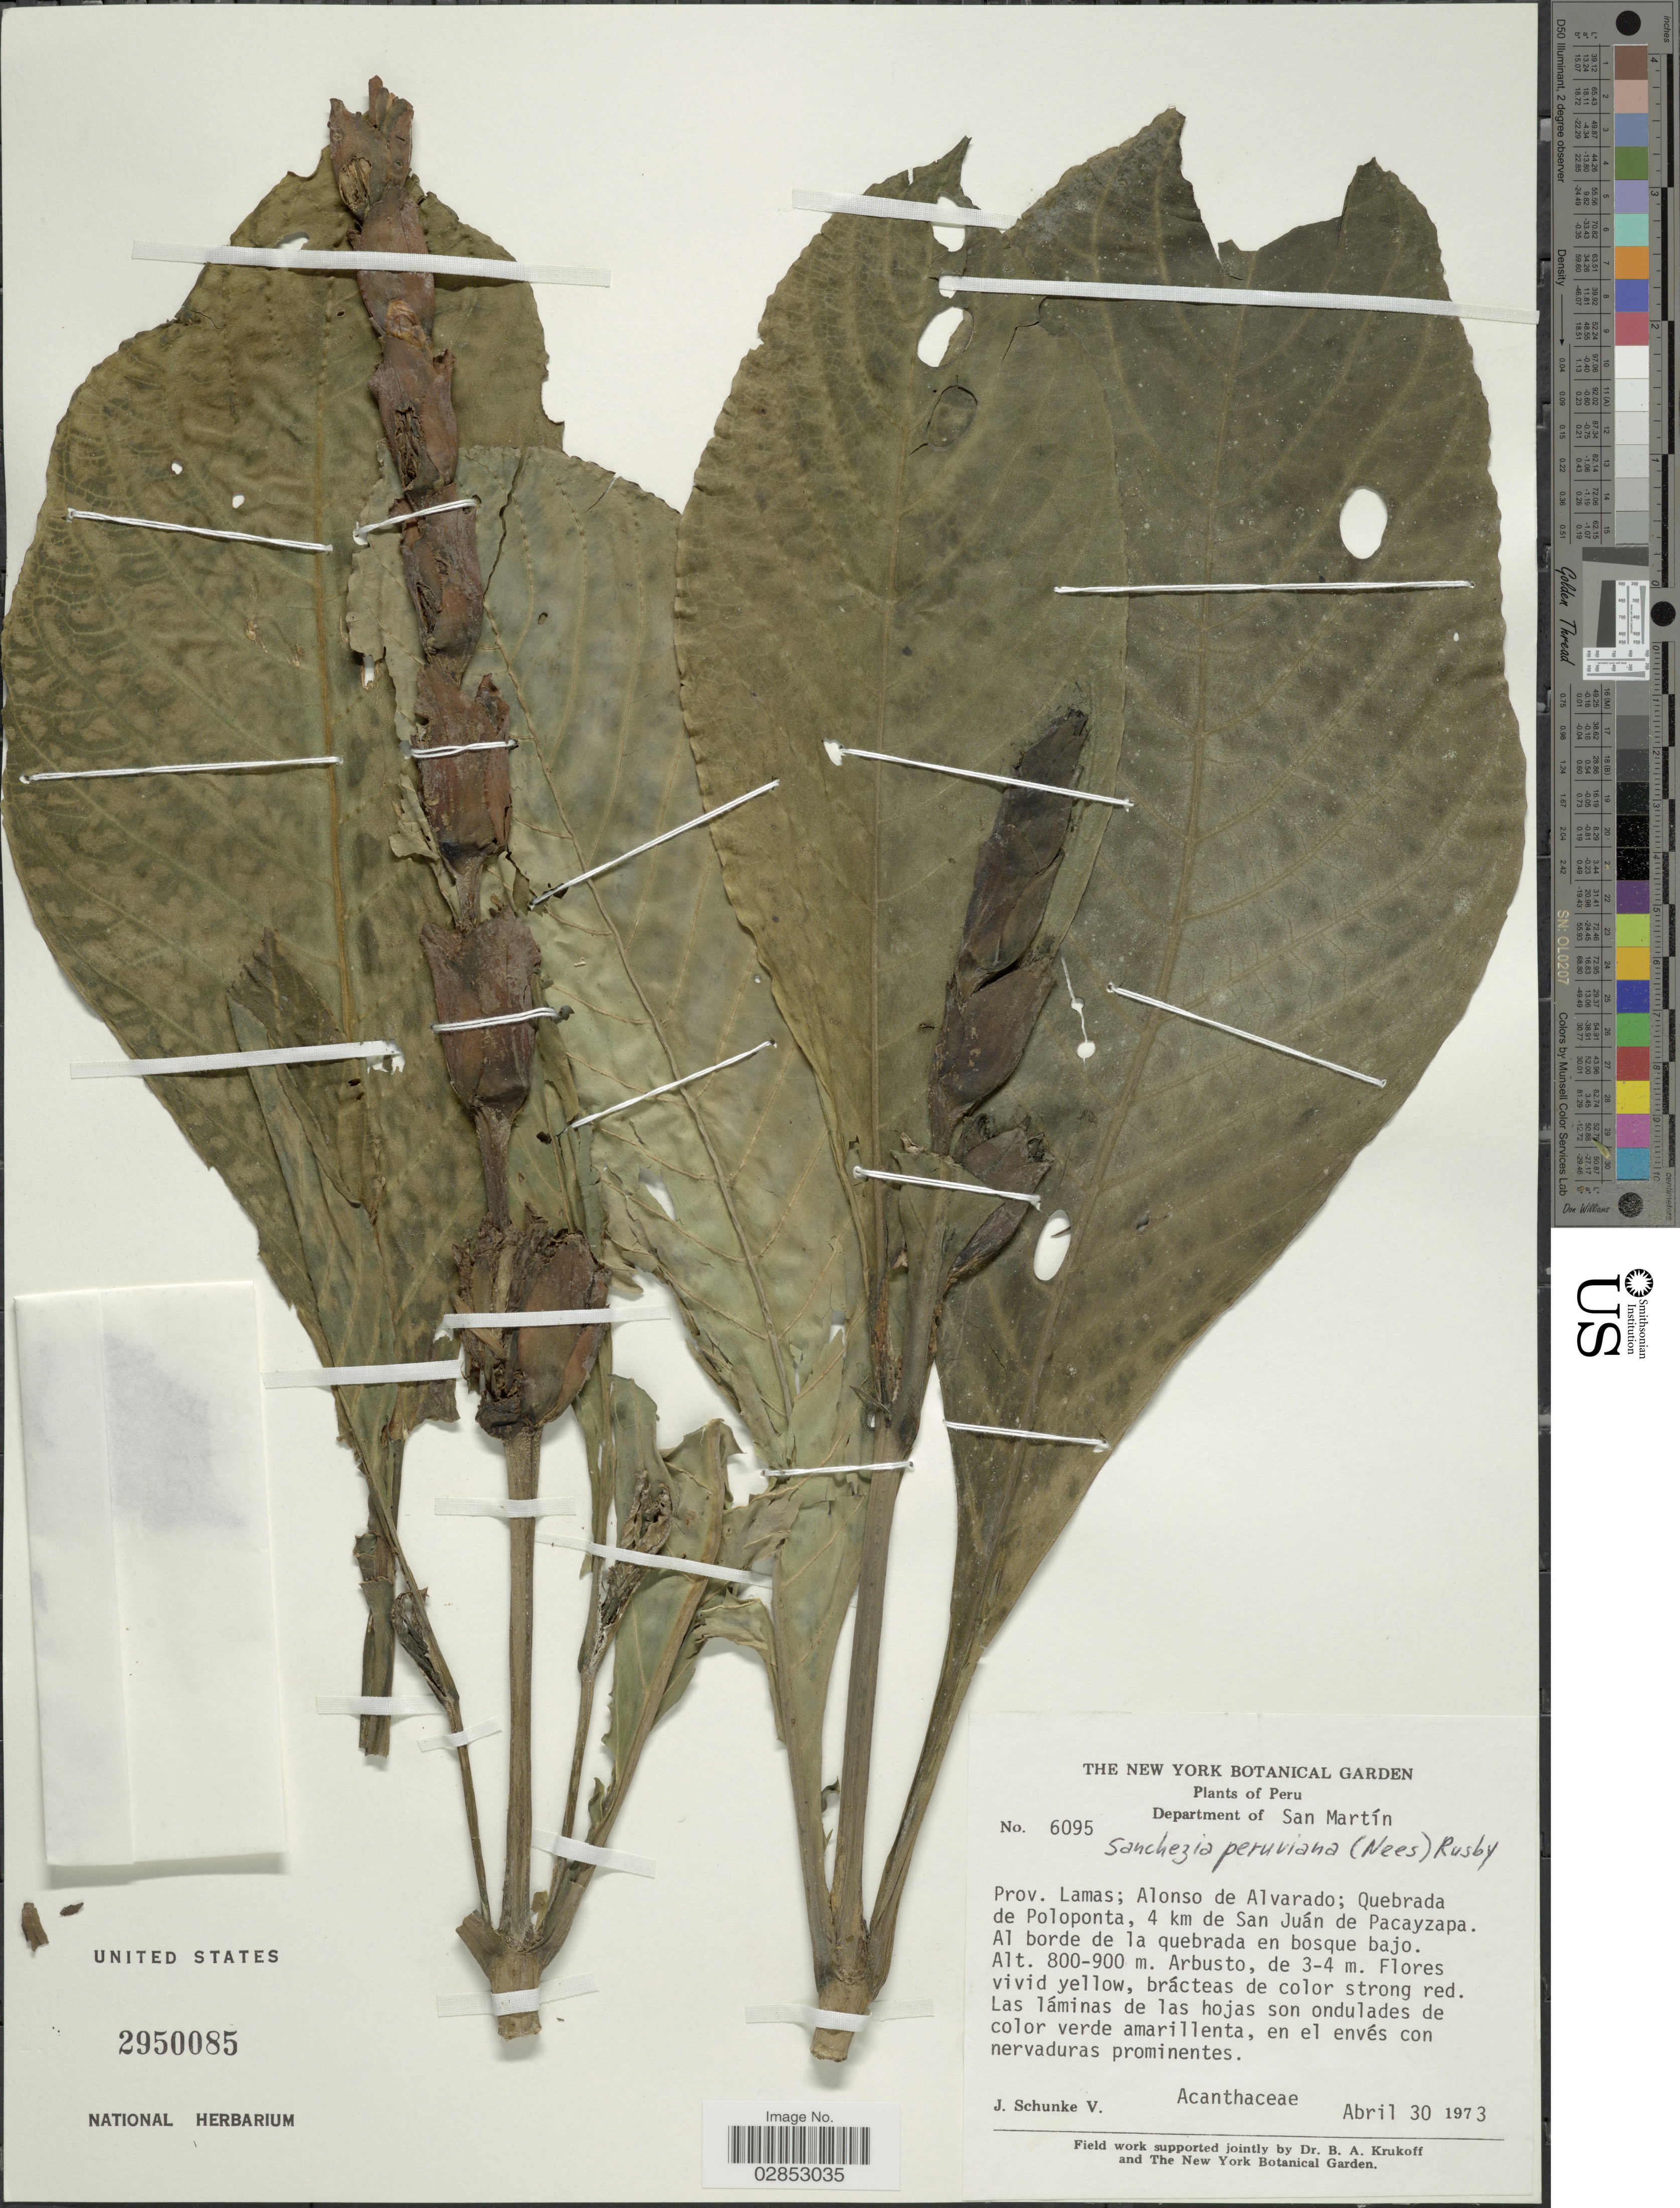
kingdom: Plantae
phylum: Tracheophyta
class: Magnoliopsida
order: Lamiales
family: Acanthaceae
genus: Sanchezia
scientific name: Sanchezia oblonga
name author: Ruiz & Pav.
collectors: J. Schunke Vigo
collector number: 6095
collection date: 1973-04-30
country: Peru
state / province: San Martín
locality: Department of San Martín. Prov. Lamas; Alonso de Alvarado; Quebrada de Poloponta, 4 km de San Juán de Pacayzapa.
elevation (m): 800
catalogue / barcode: US 2950085